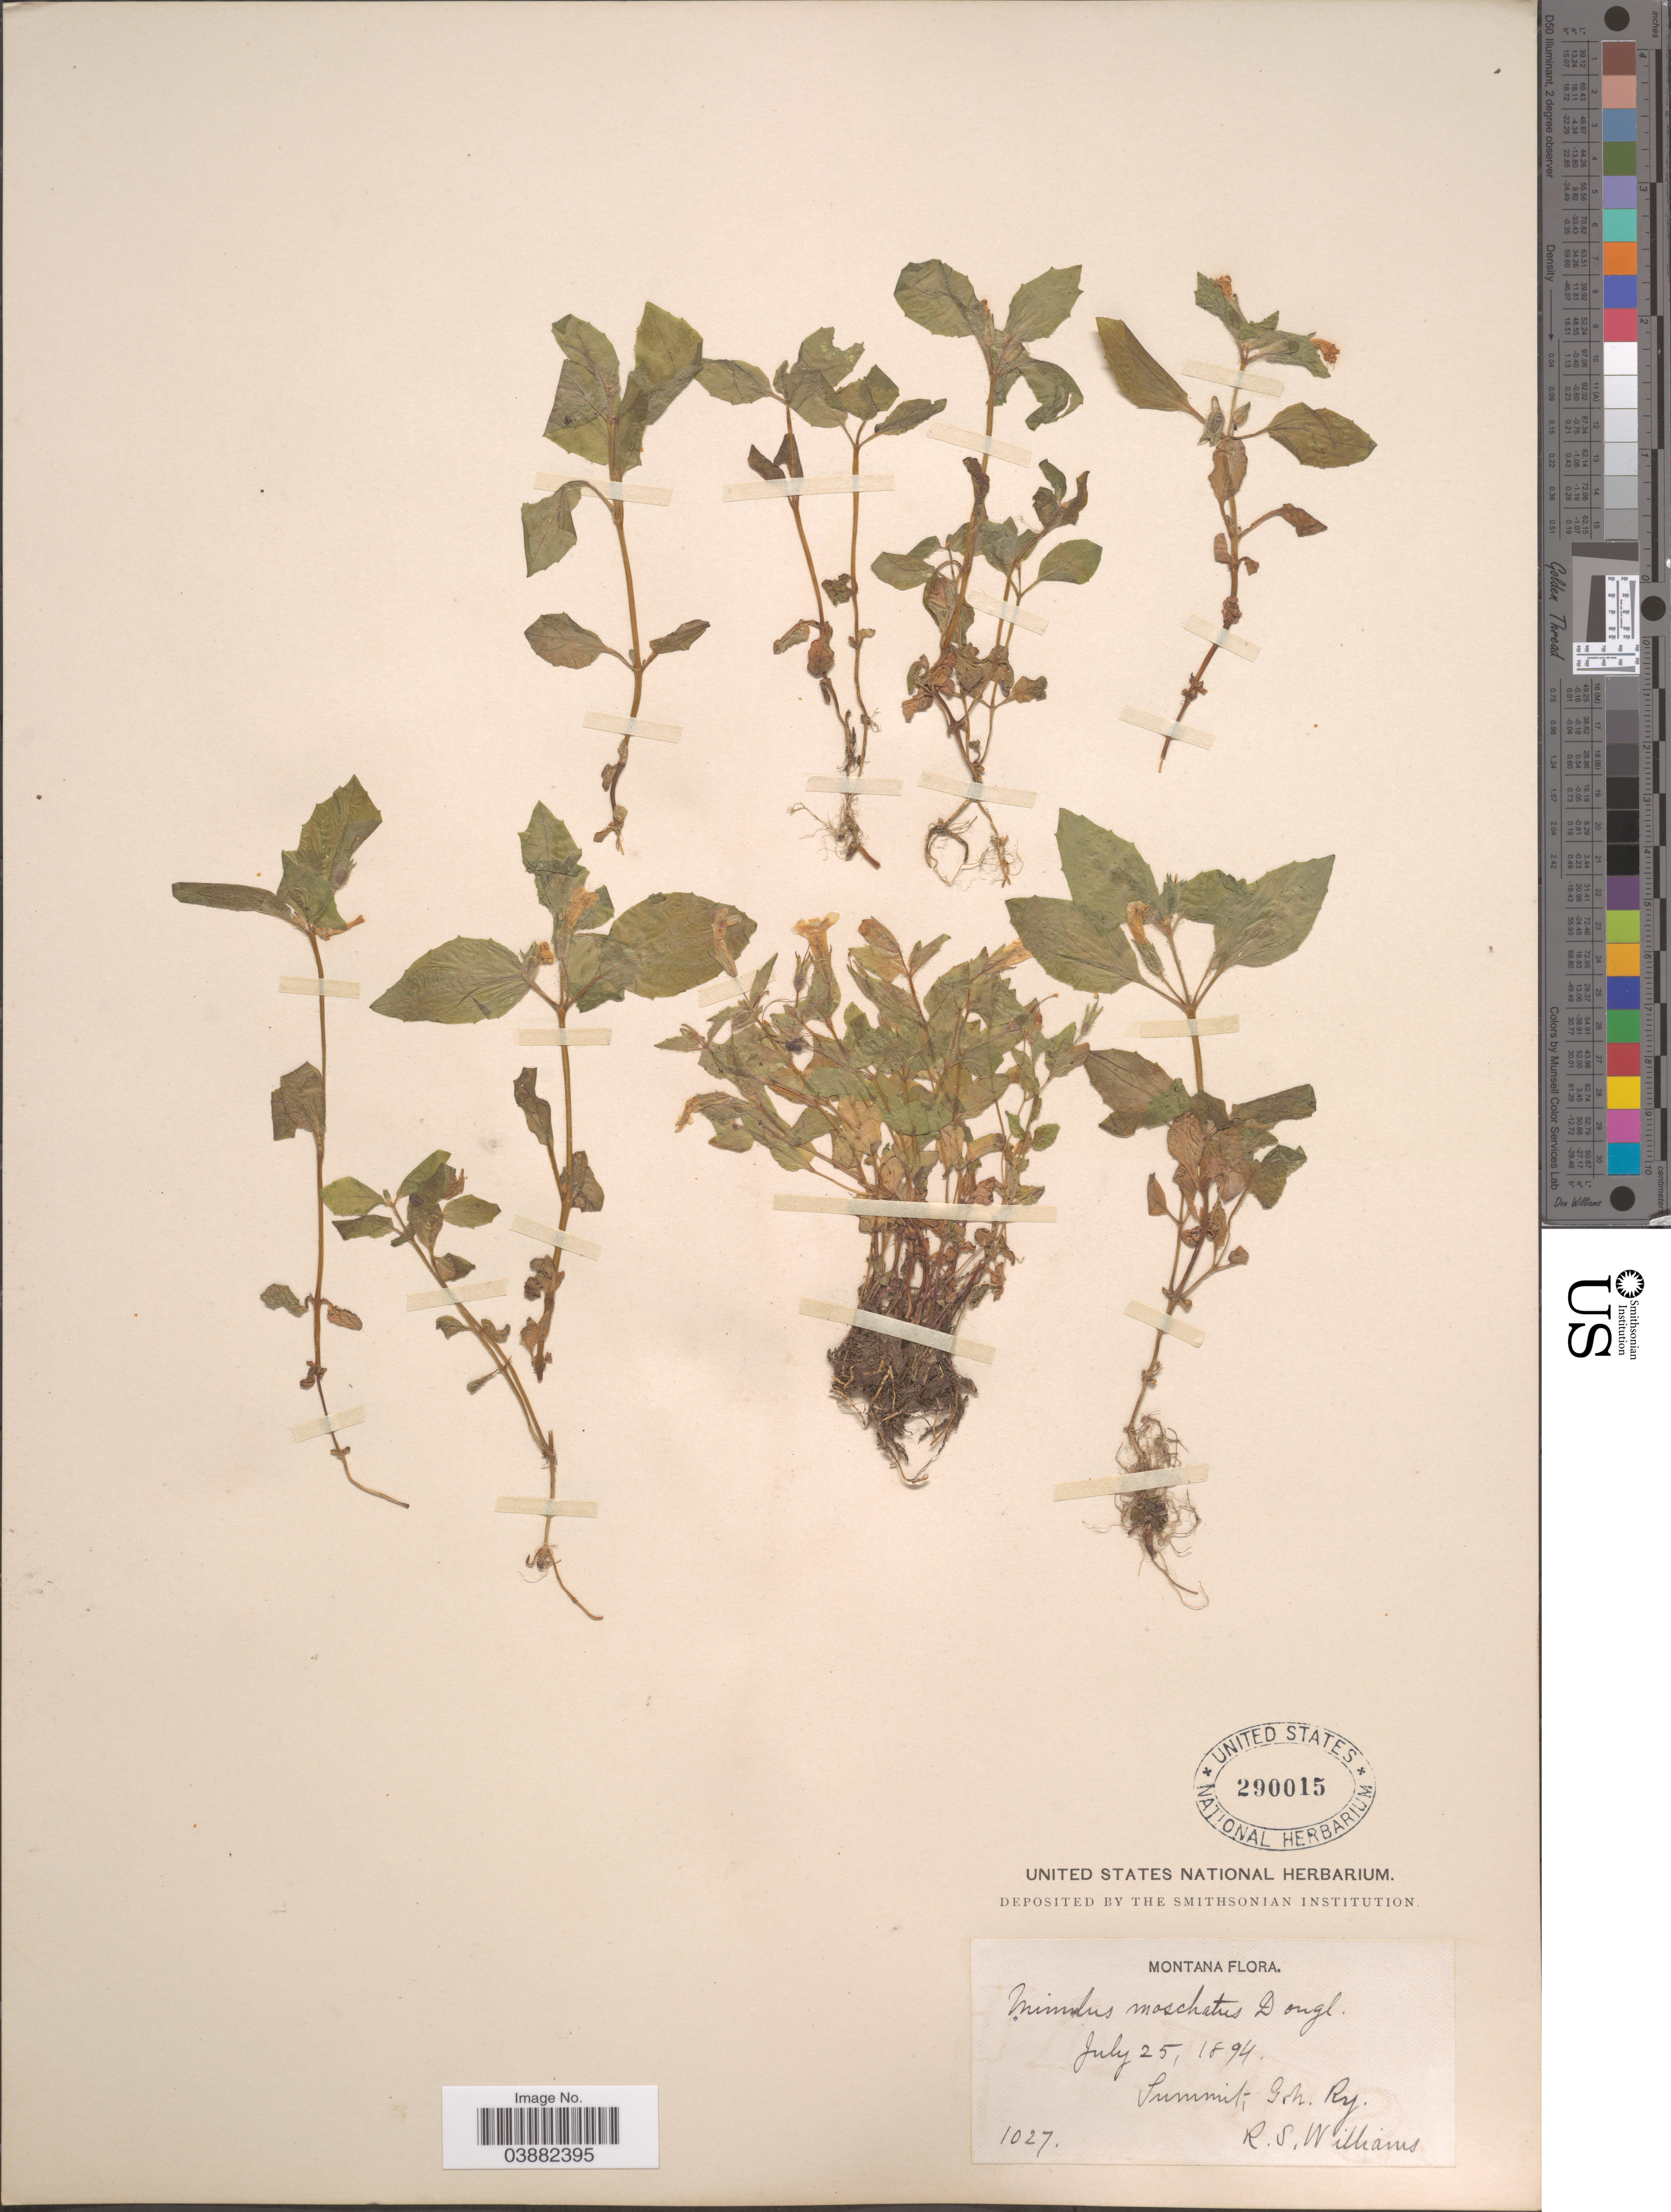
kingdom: Plantae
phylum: Tracheophyta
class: Magnoliopsida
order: Lamiales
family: Phrymaceae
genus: Mimulus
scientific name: Mimulus moschatus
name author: Douglas ex Lindl.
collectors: R. S. Williams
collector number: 1027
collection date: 1894-07-25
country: United States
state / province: Montana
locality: Summit, G. N. Ry.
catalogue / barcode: US 290015